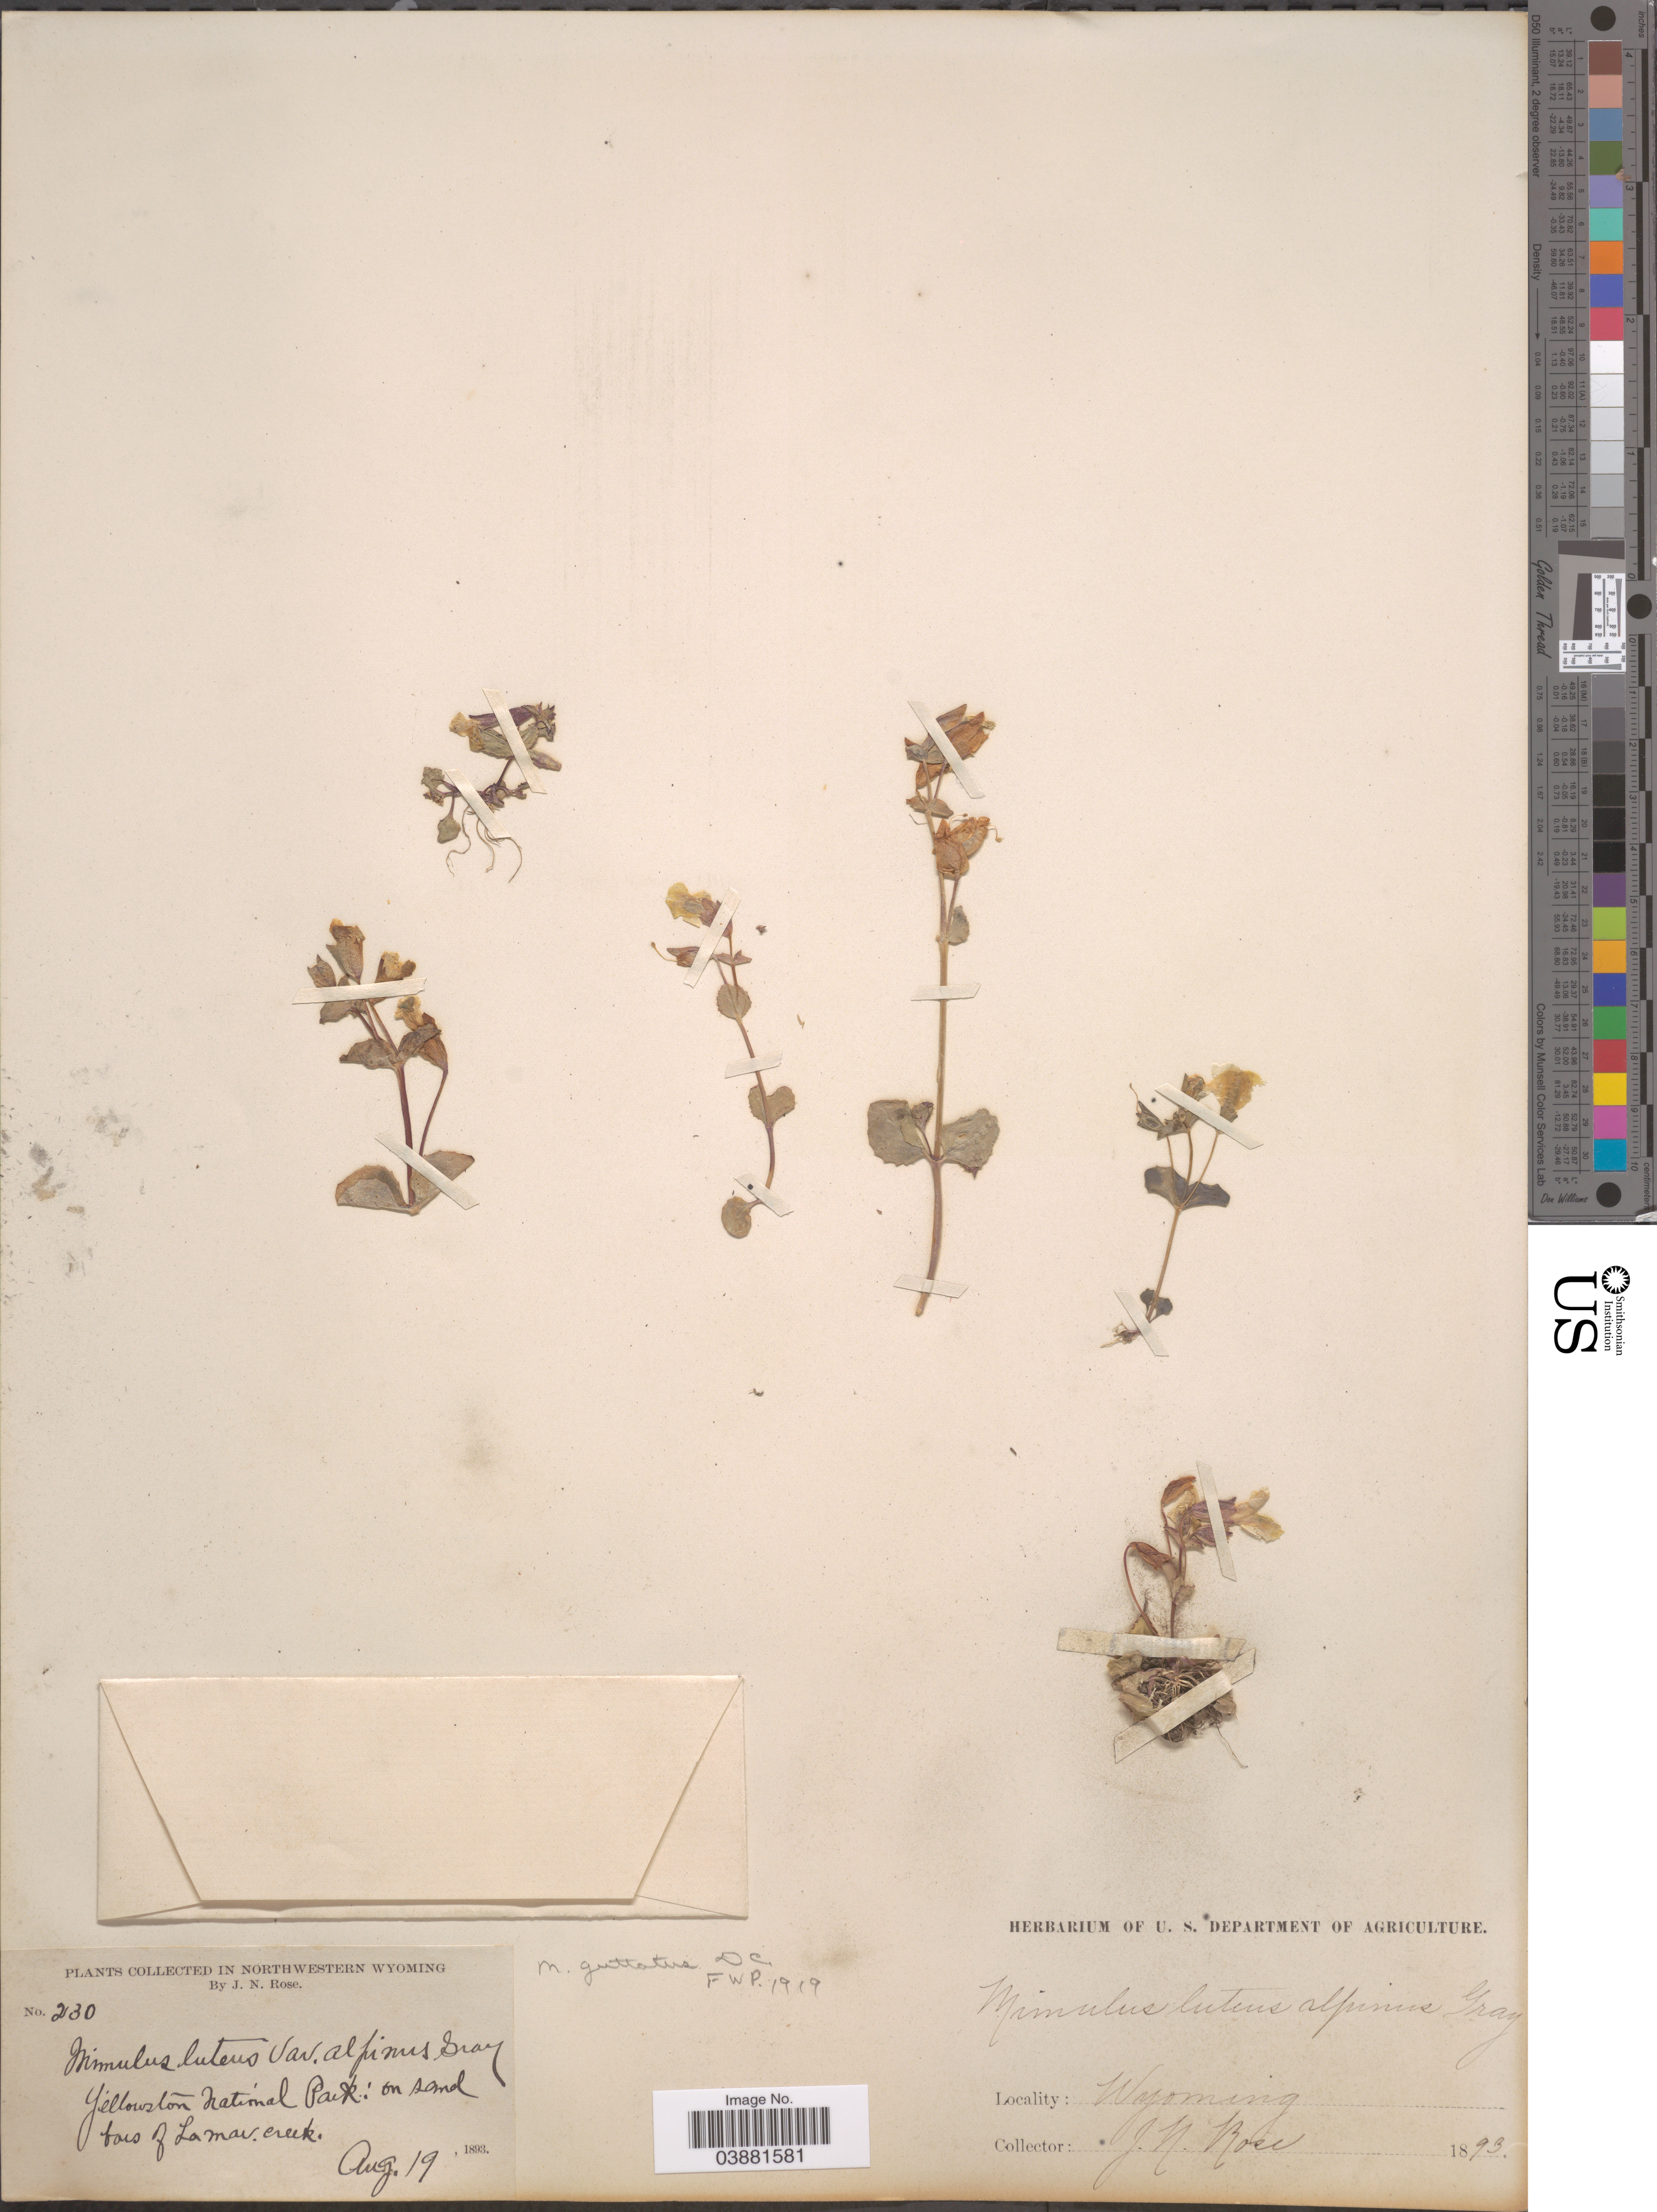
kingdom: Plantae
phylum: Tracheophyta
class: Magnoliopsida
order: Lamiales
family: Phrymaceae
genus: Mimulus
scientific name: Mimulus guttatus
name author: DC.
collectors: J. N. Rose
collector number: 230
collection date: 1893-08-19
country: United States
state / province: Wyoming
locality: Northwestern Wyoming. Yellowstone National Park; on sand bars of Laramie Creek